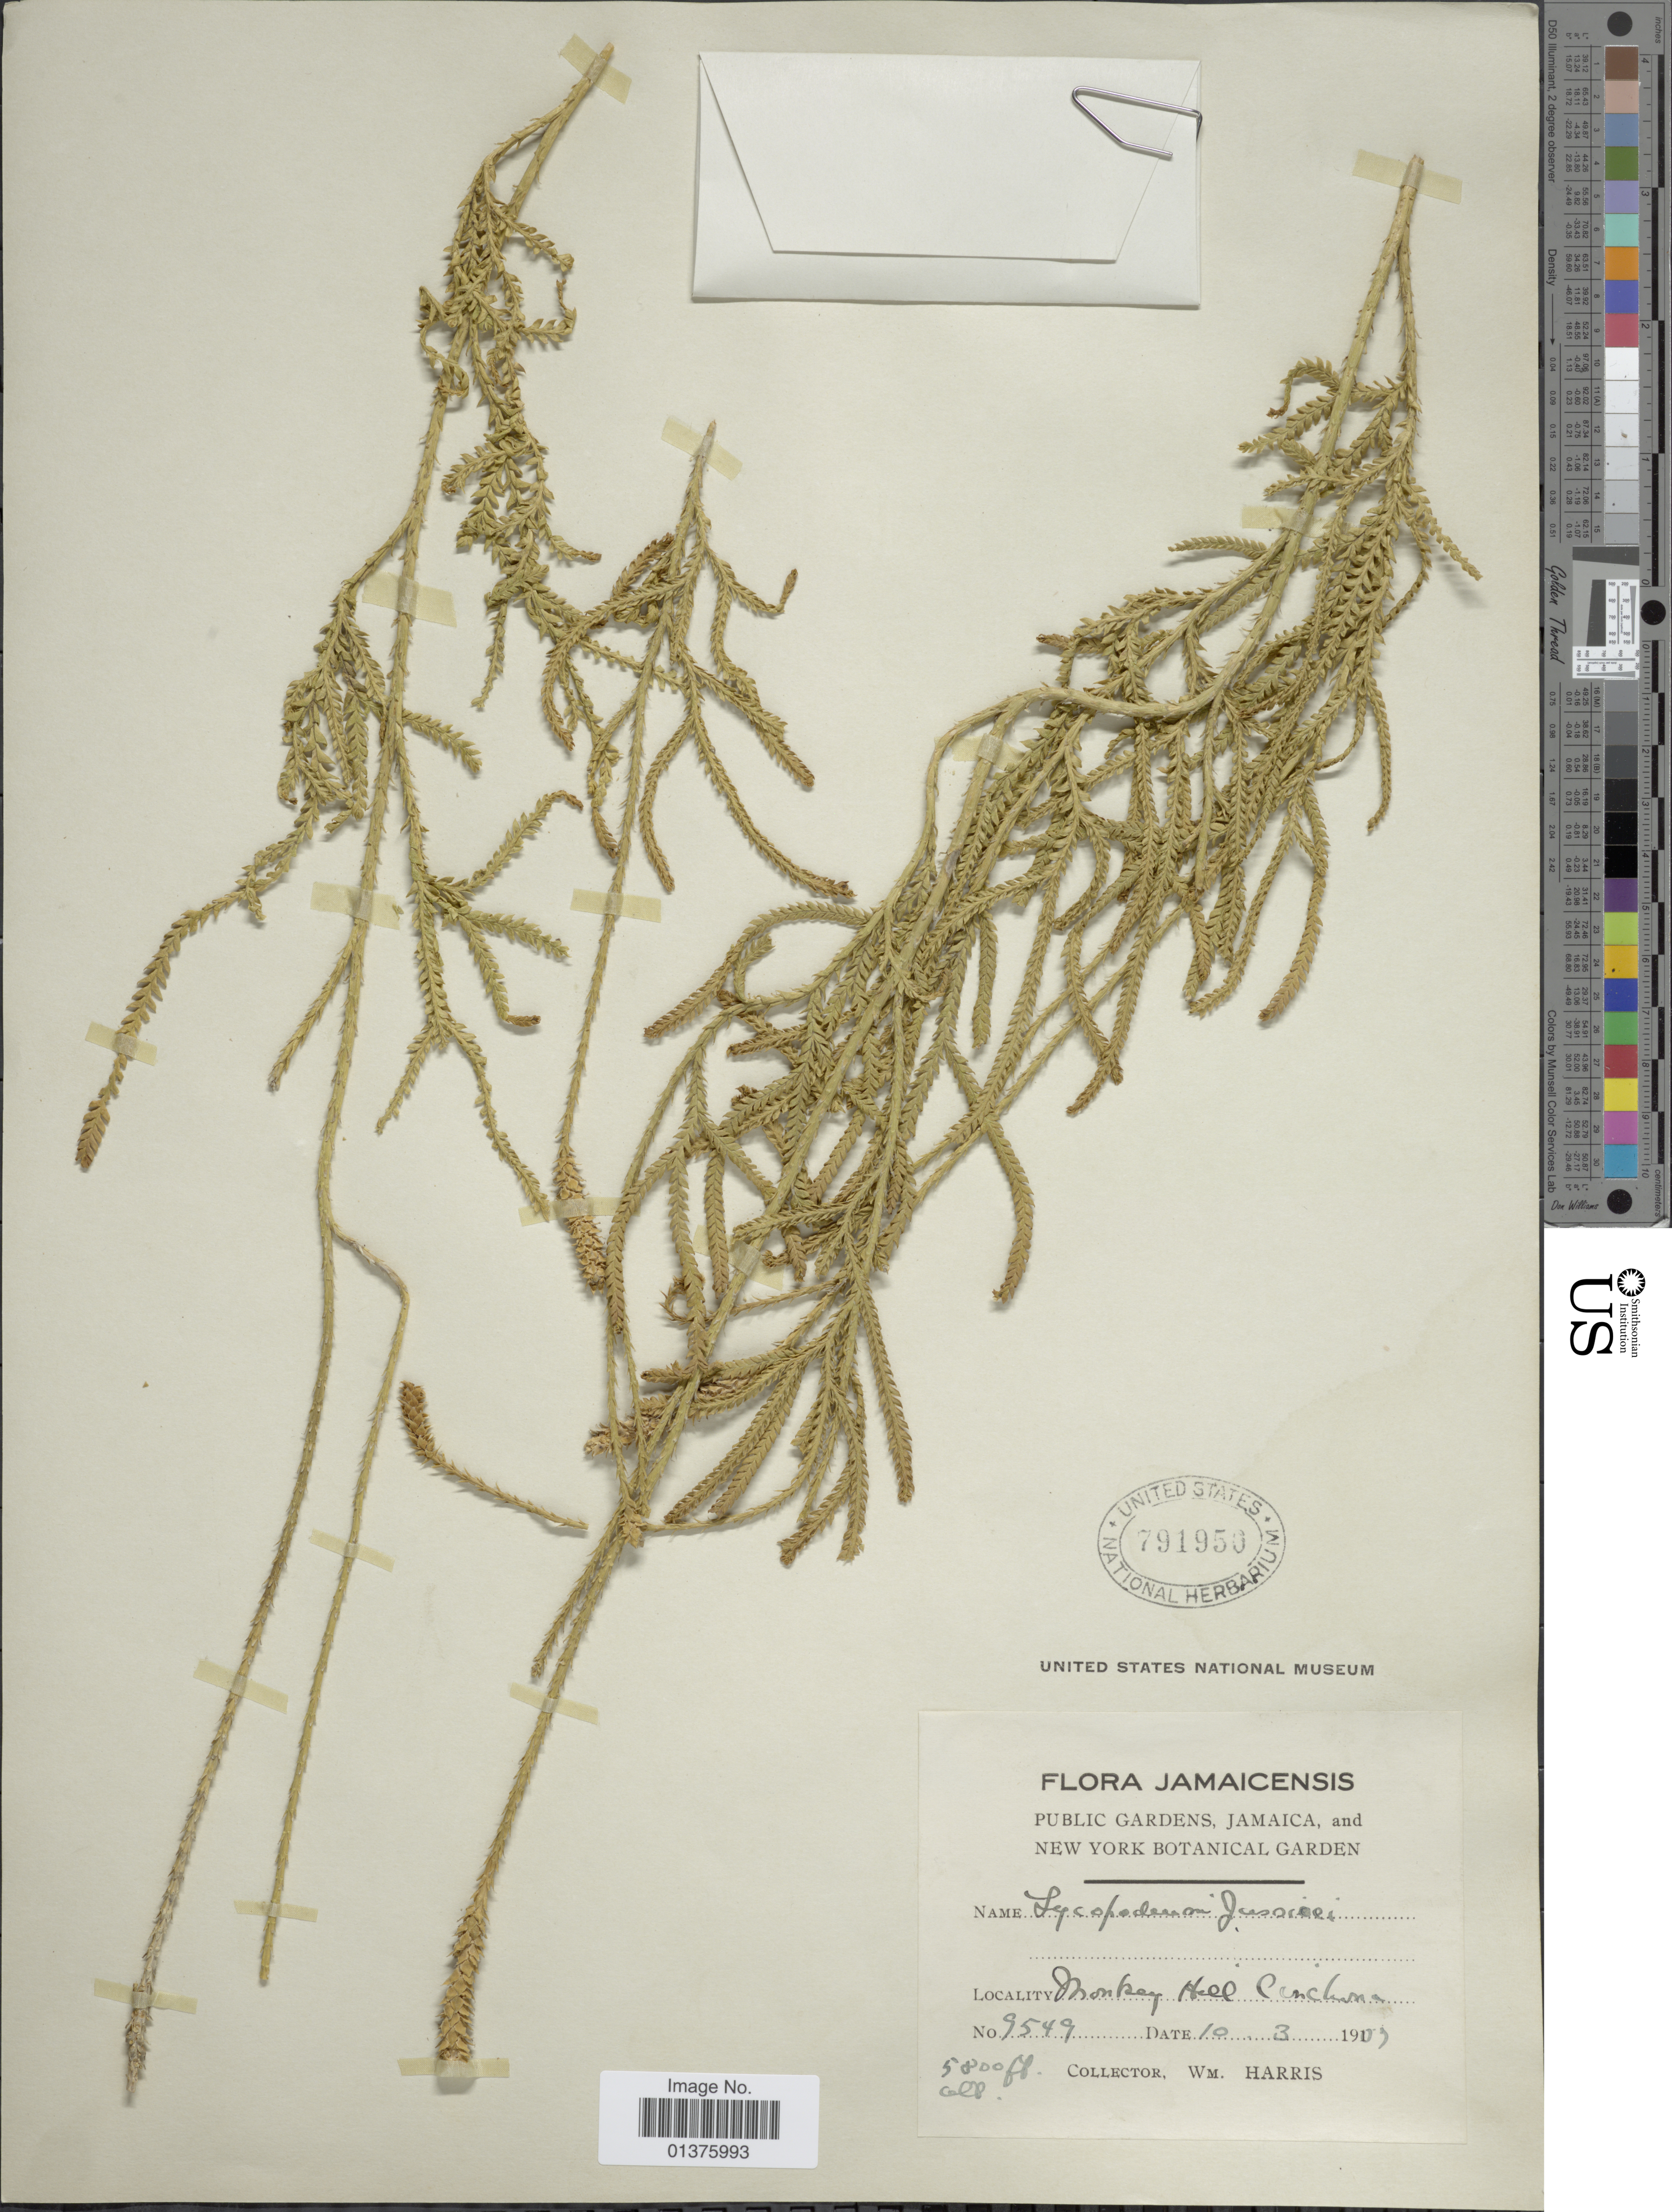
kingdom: Plantae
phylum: Tracheophyta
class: Lycopodiopsida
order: Lycopodiales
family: Lycopodiaceae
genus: Diphasium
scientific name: Diphasium jussiaei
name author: (Desv.) C. Presl ex Rothm.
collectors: W. Harris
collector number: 9549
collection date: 1903-03-10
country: Jamaica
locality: Monkey Hill Cinchona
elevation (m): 1768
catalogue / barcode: US 791950